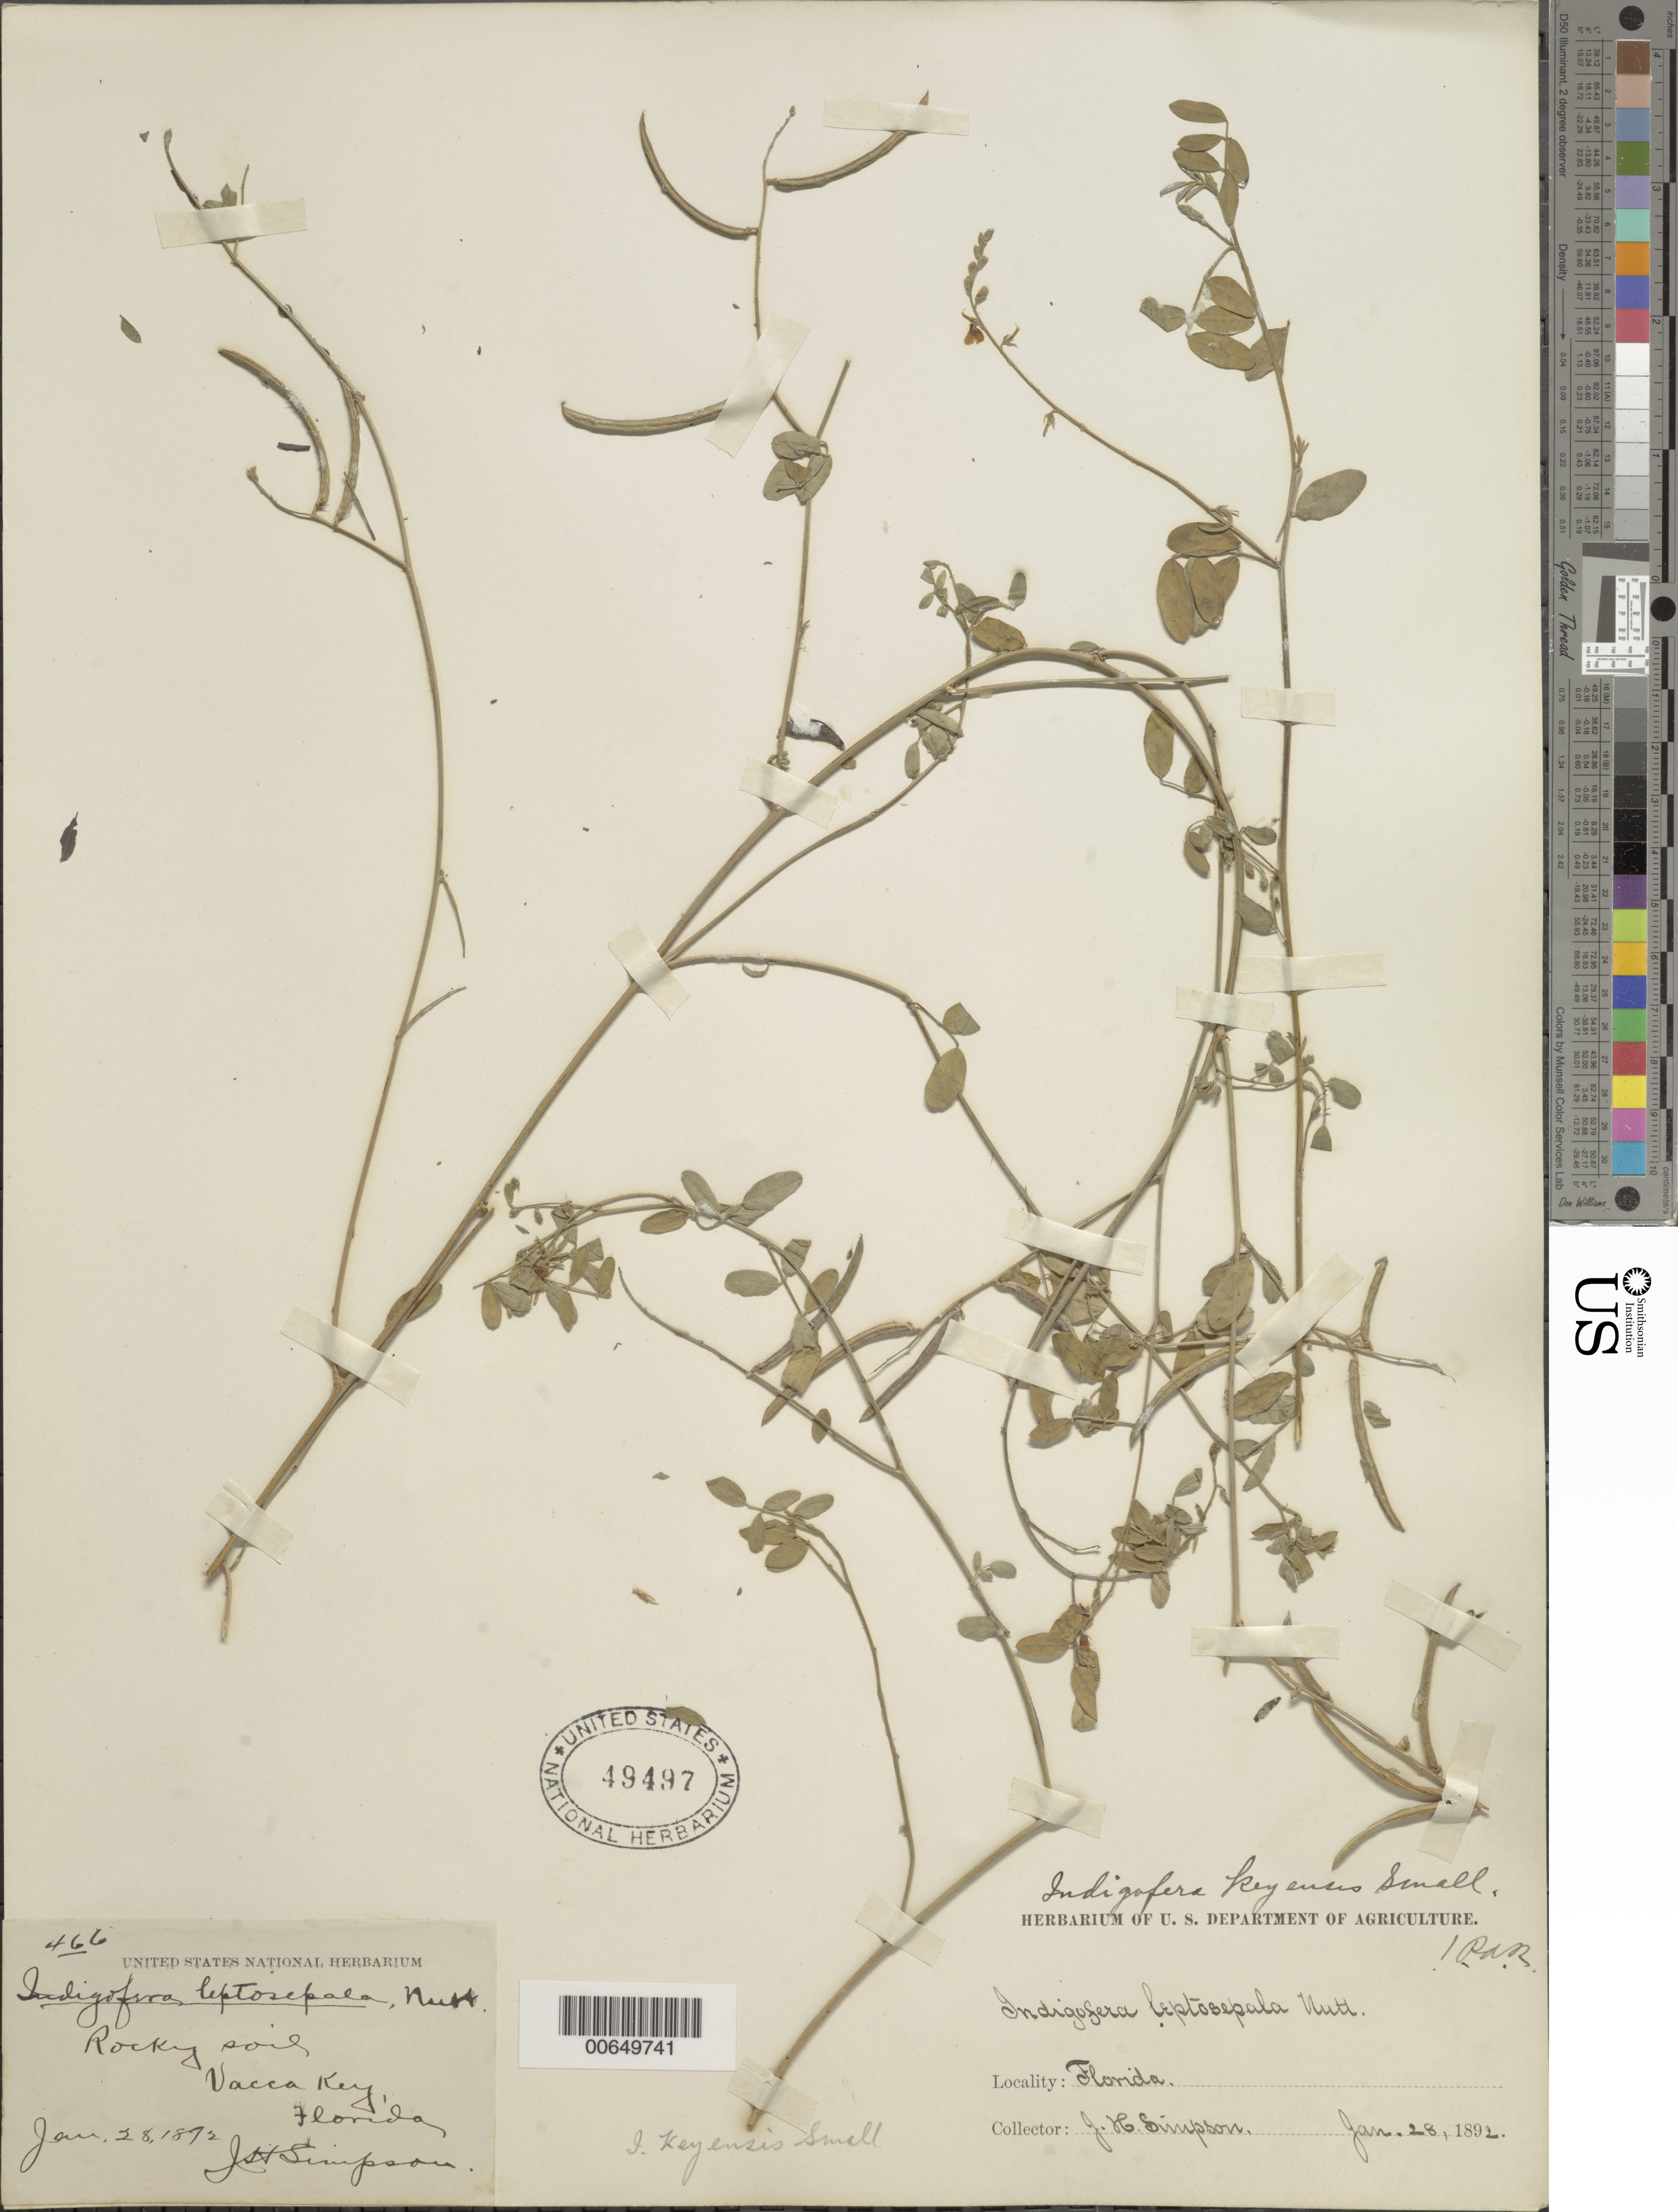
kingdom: Plantae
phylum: Tracheophyta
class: Magnoliopsida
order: Fabales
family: Fabaceae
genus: Indigofera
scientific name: Indigofera keyensis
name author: Small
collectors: J. H. Simpson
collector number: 466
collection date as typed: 28 Jan 1892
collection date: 1892-01-28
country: United States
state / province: Florida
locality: Vacca <sic> Key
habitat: Rocky soil.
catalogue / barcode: US 49497